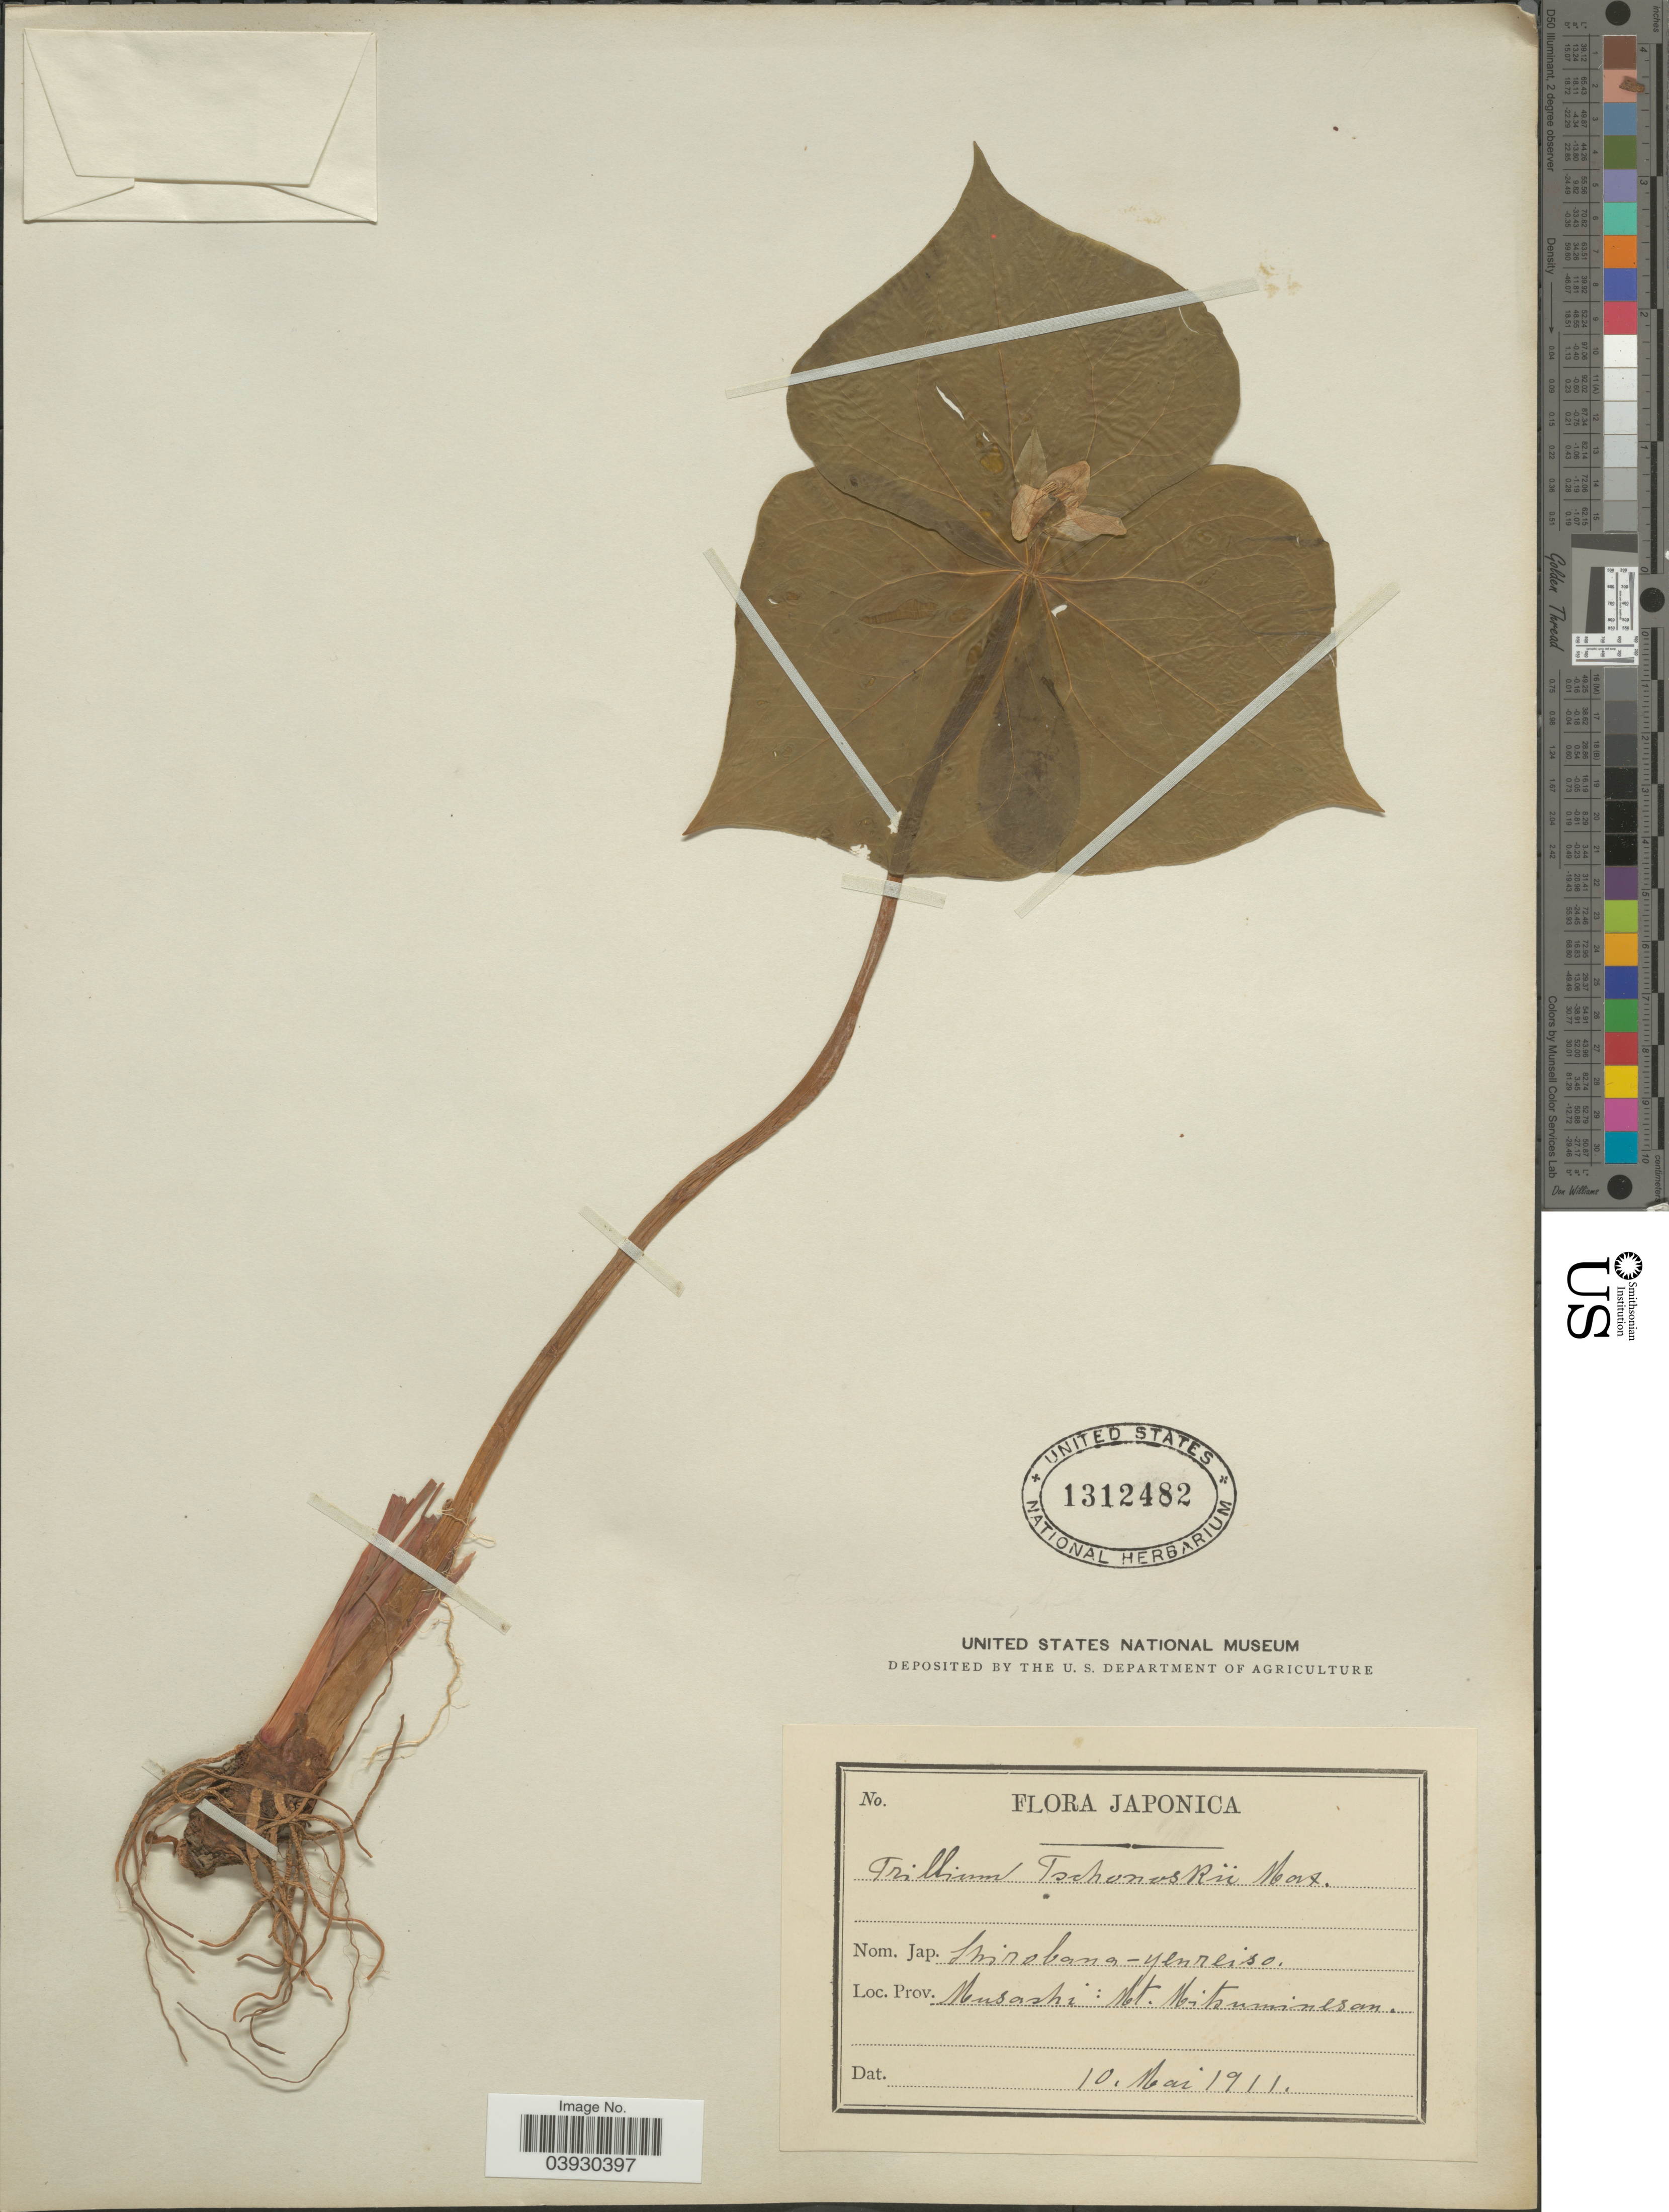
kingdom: Plantae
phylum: Tracheophyta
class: Liliopsida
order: Liliales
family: Melanthiaceae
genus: Trillium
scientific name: Trillium tschonoskii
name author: Maxim.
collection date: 1911-05-10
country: Japan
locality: Prov. Musashi: Mt. Mitsuminesan.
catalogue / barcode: US 1312482